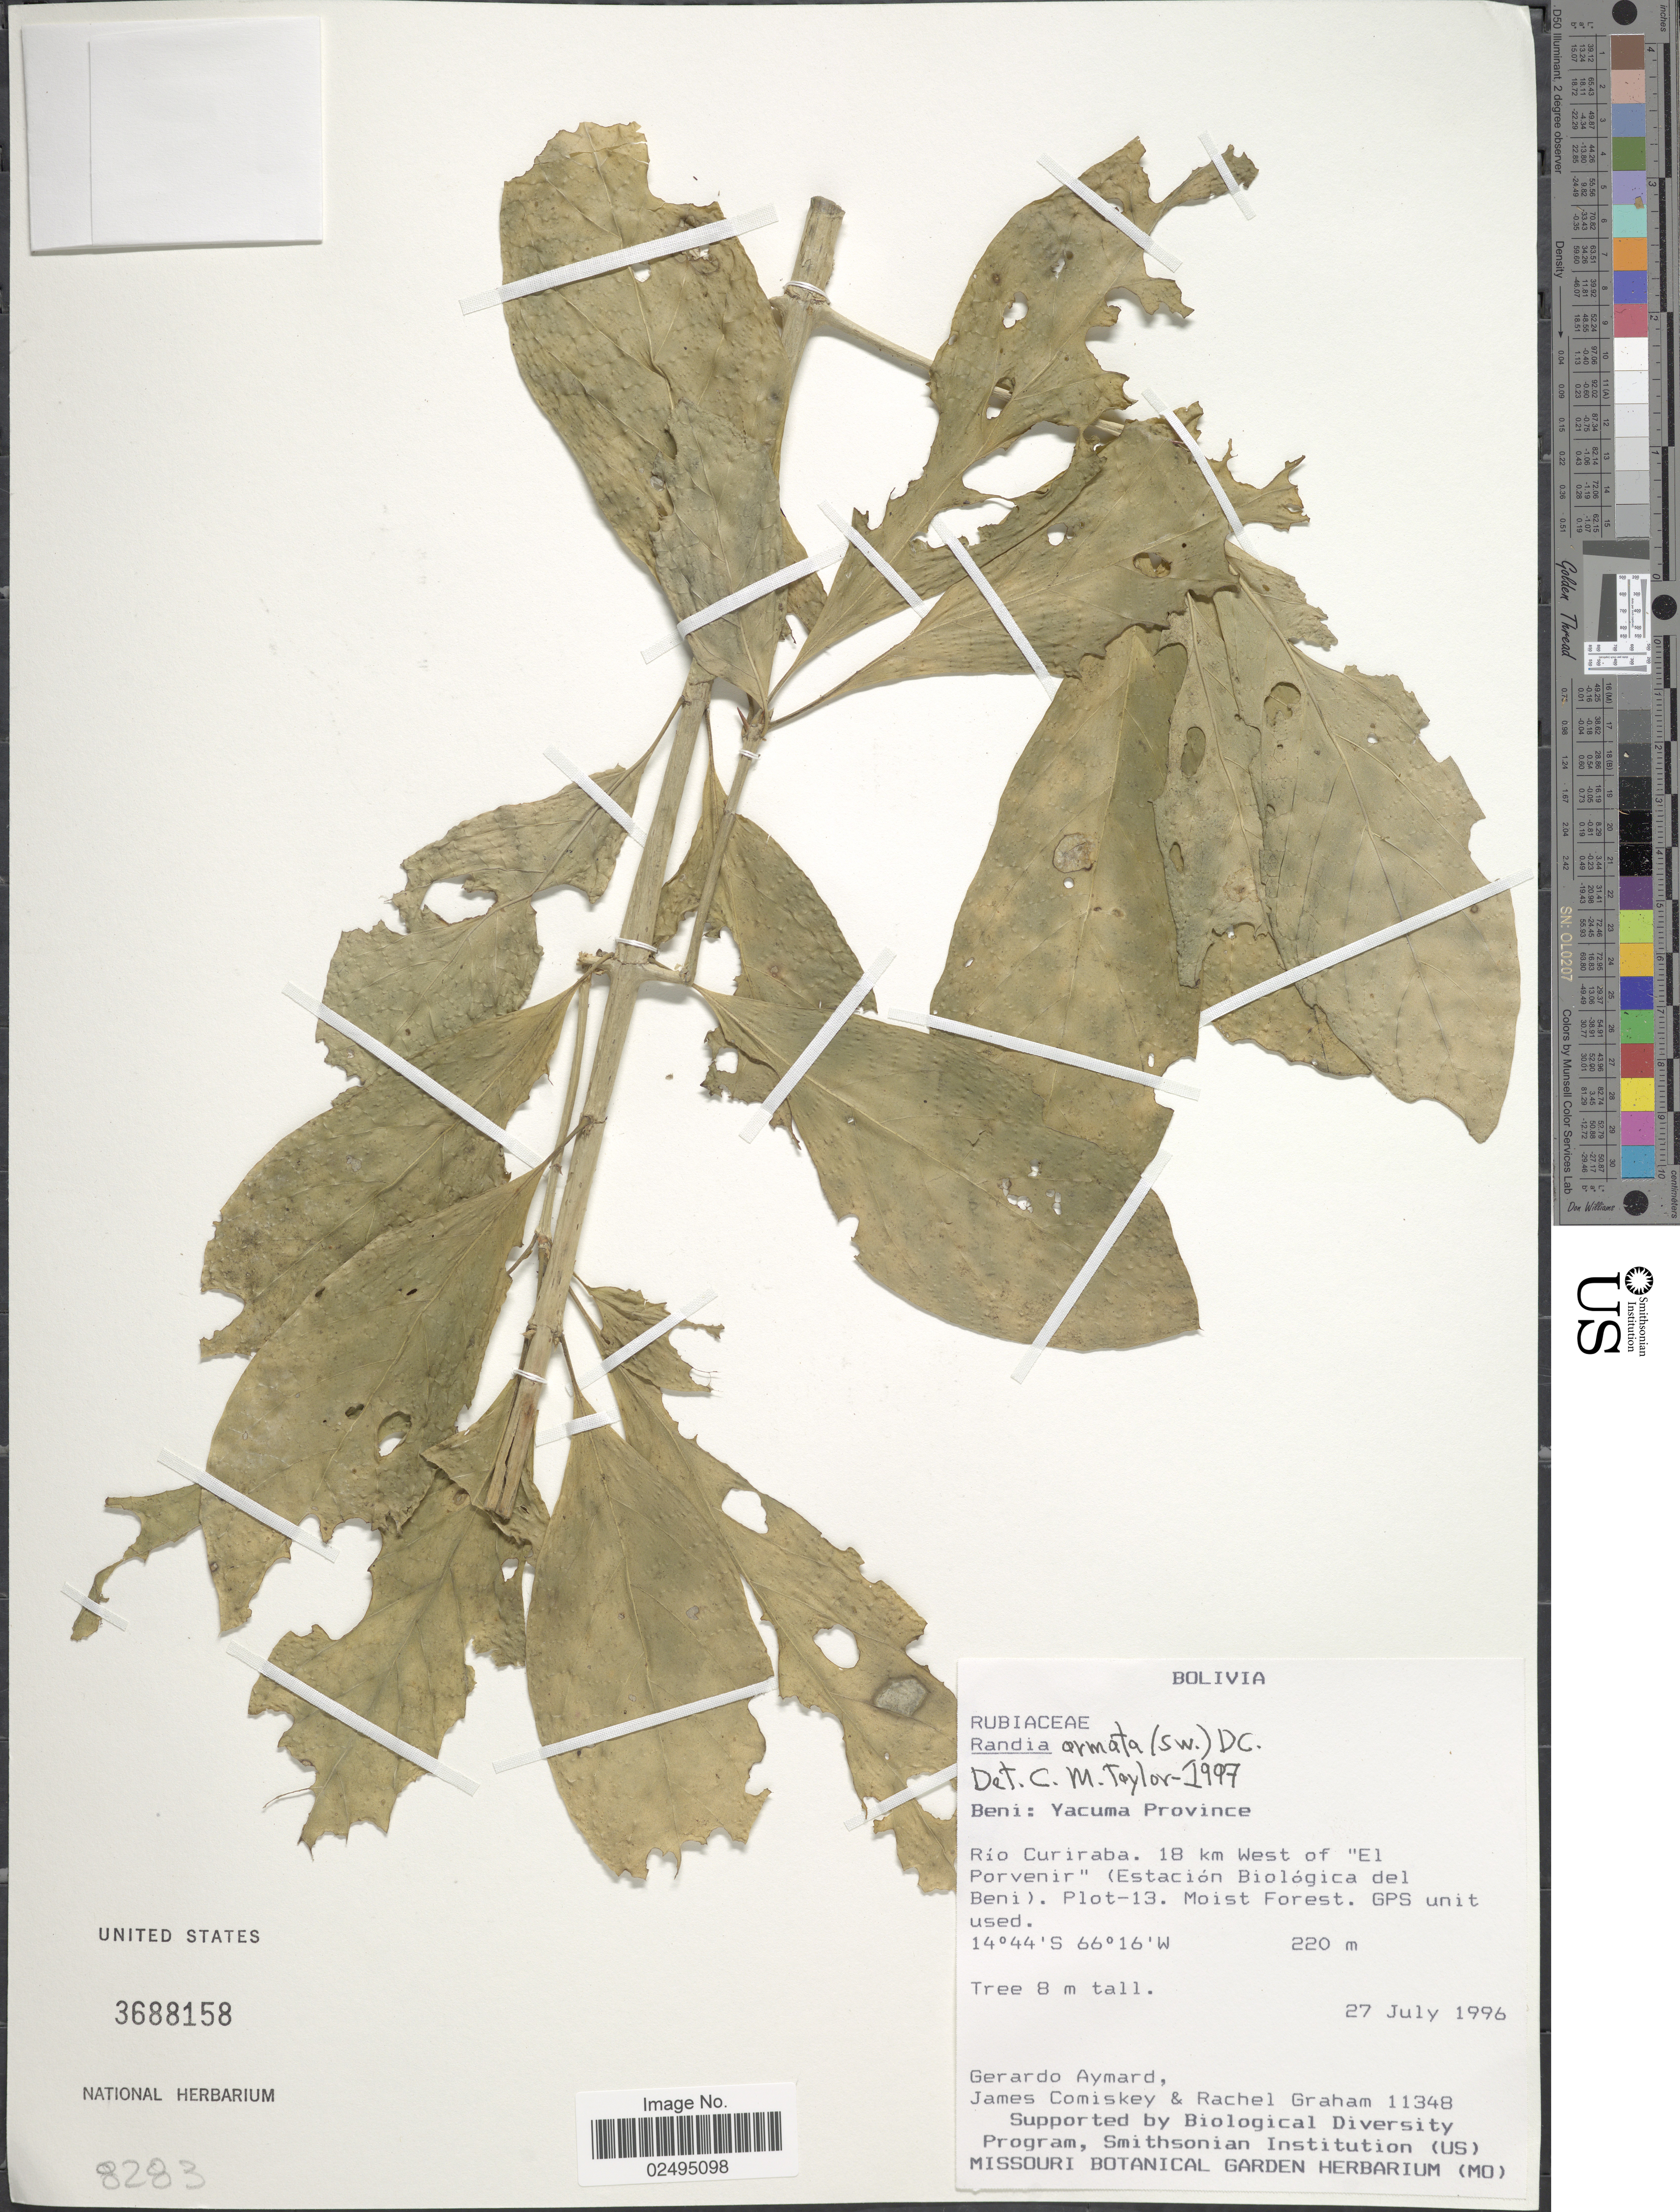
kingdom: Plantae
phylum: Tracheophyta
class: Magnoliopsida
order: Gentianales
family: Rubiaceae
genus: Randia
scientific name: Randia armata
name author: (Sw.) DC.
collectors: G. A. Aymard, J. A. Comiskey & R. Graham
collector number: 11348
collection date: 1996-07-17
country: Bolivia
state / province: Beni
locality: Yacuma Province, Rio Curiraba. 18 km West of "El Porvenir" (Estacion Biologica del Beni). Plot -13. Moist Forest. GPS unit used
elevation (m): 220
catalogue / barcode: US 3688158